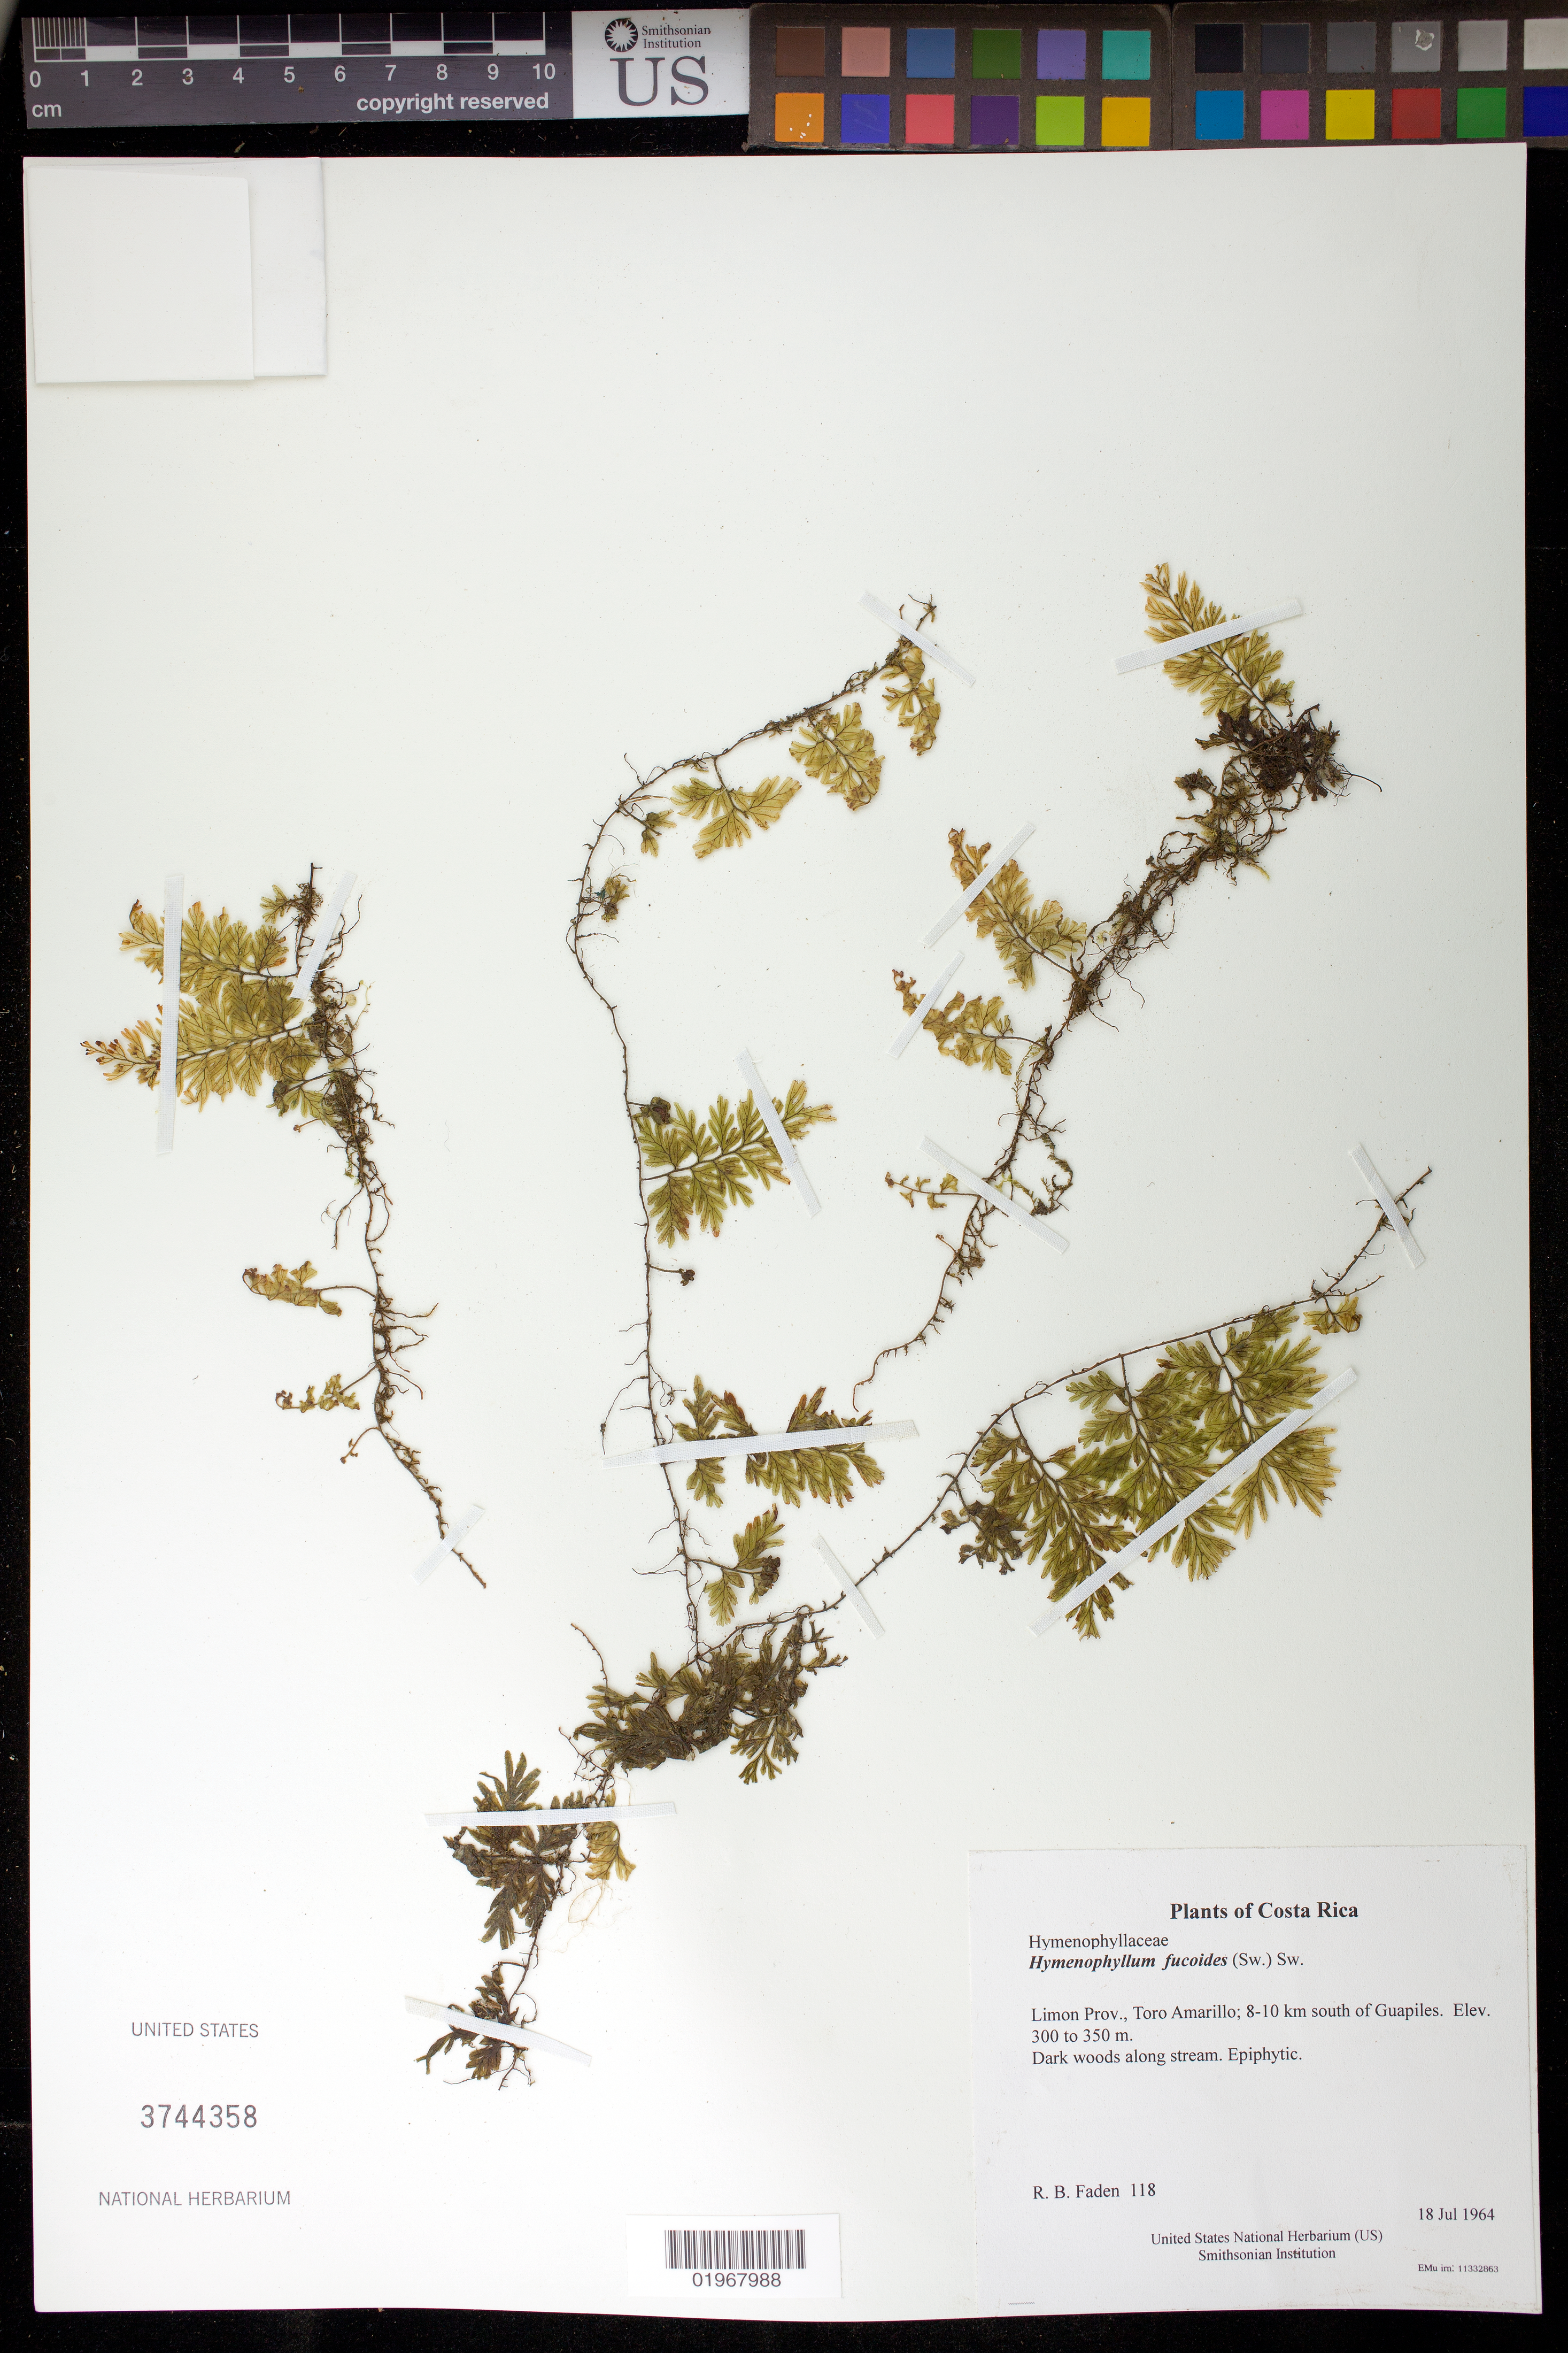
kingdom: Plantae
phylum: Tracheophyta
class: Polypodiopsida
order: Hymenophyllales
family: Hymenophyllaceae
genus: Hymenophyllum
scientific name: Hymenophyllum fucoides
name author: (Sw.) Sw.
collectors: R. B. Faden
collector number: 118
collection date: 1964-07-18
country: Costa Rica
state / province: Limon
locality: Toro Amarillo; 8-10 km south of Guapiles.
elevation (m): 300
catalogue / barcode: US 3744358